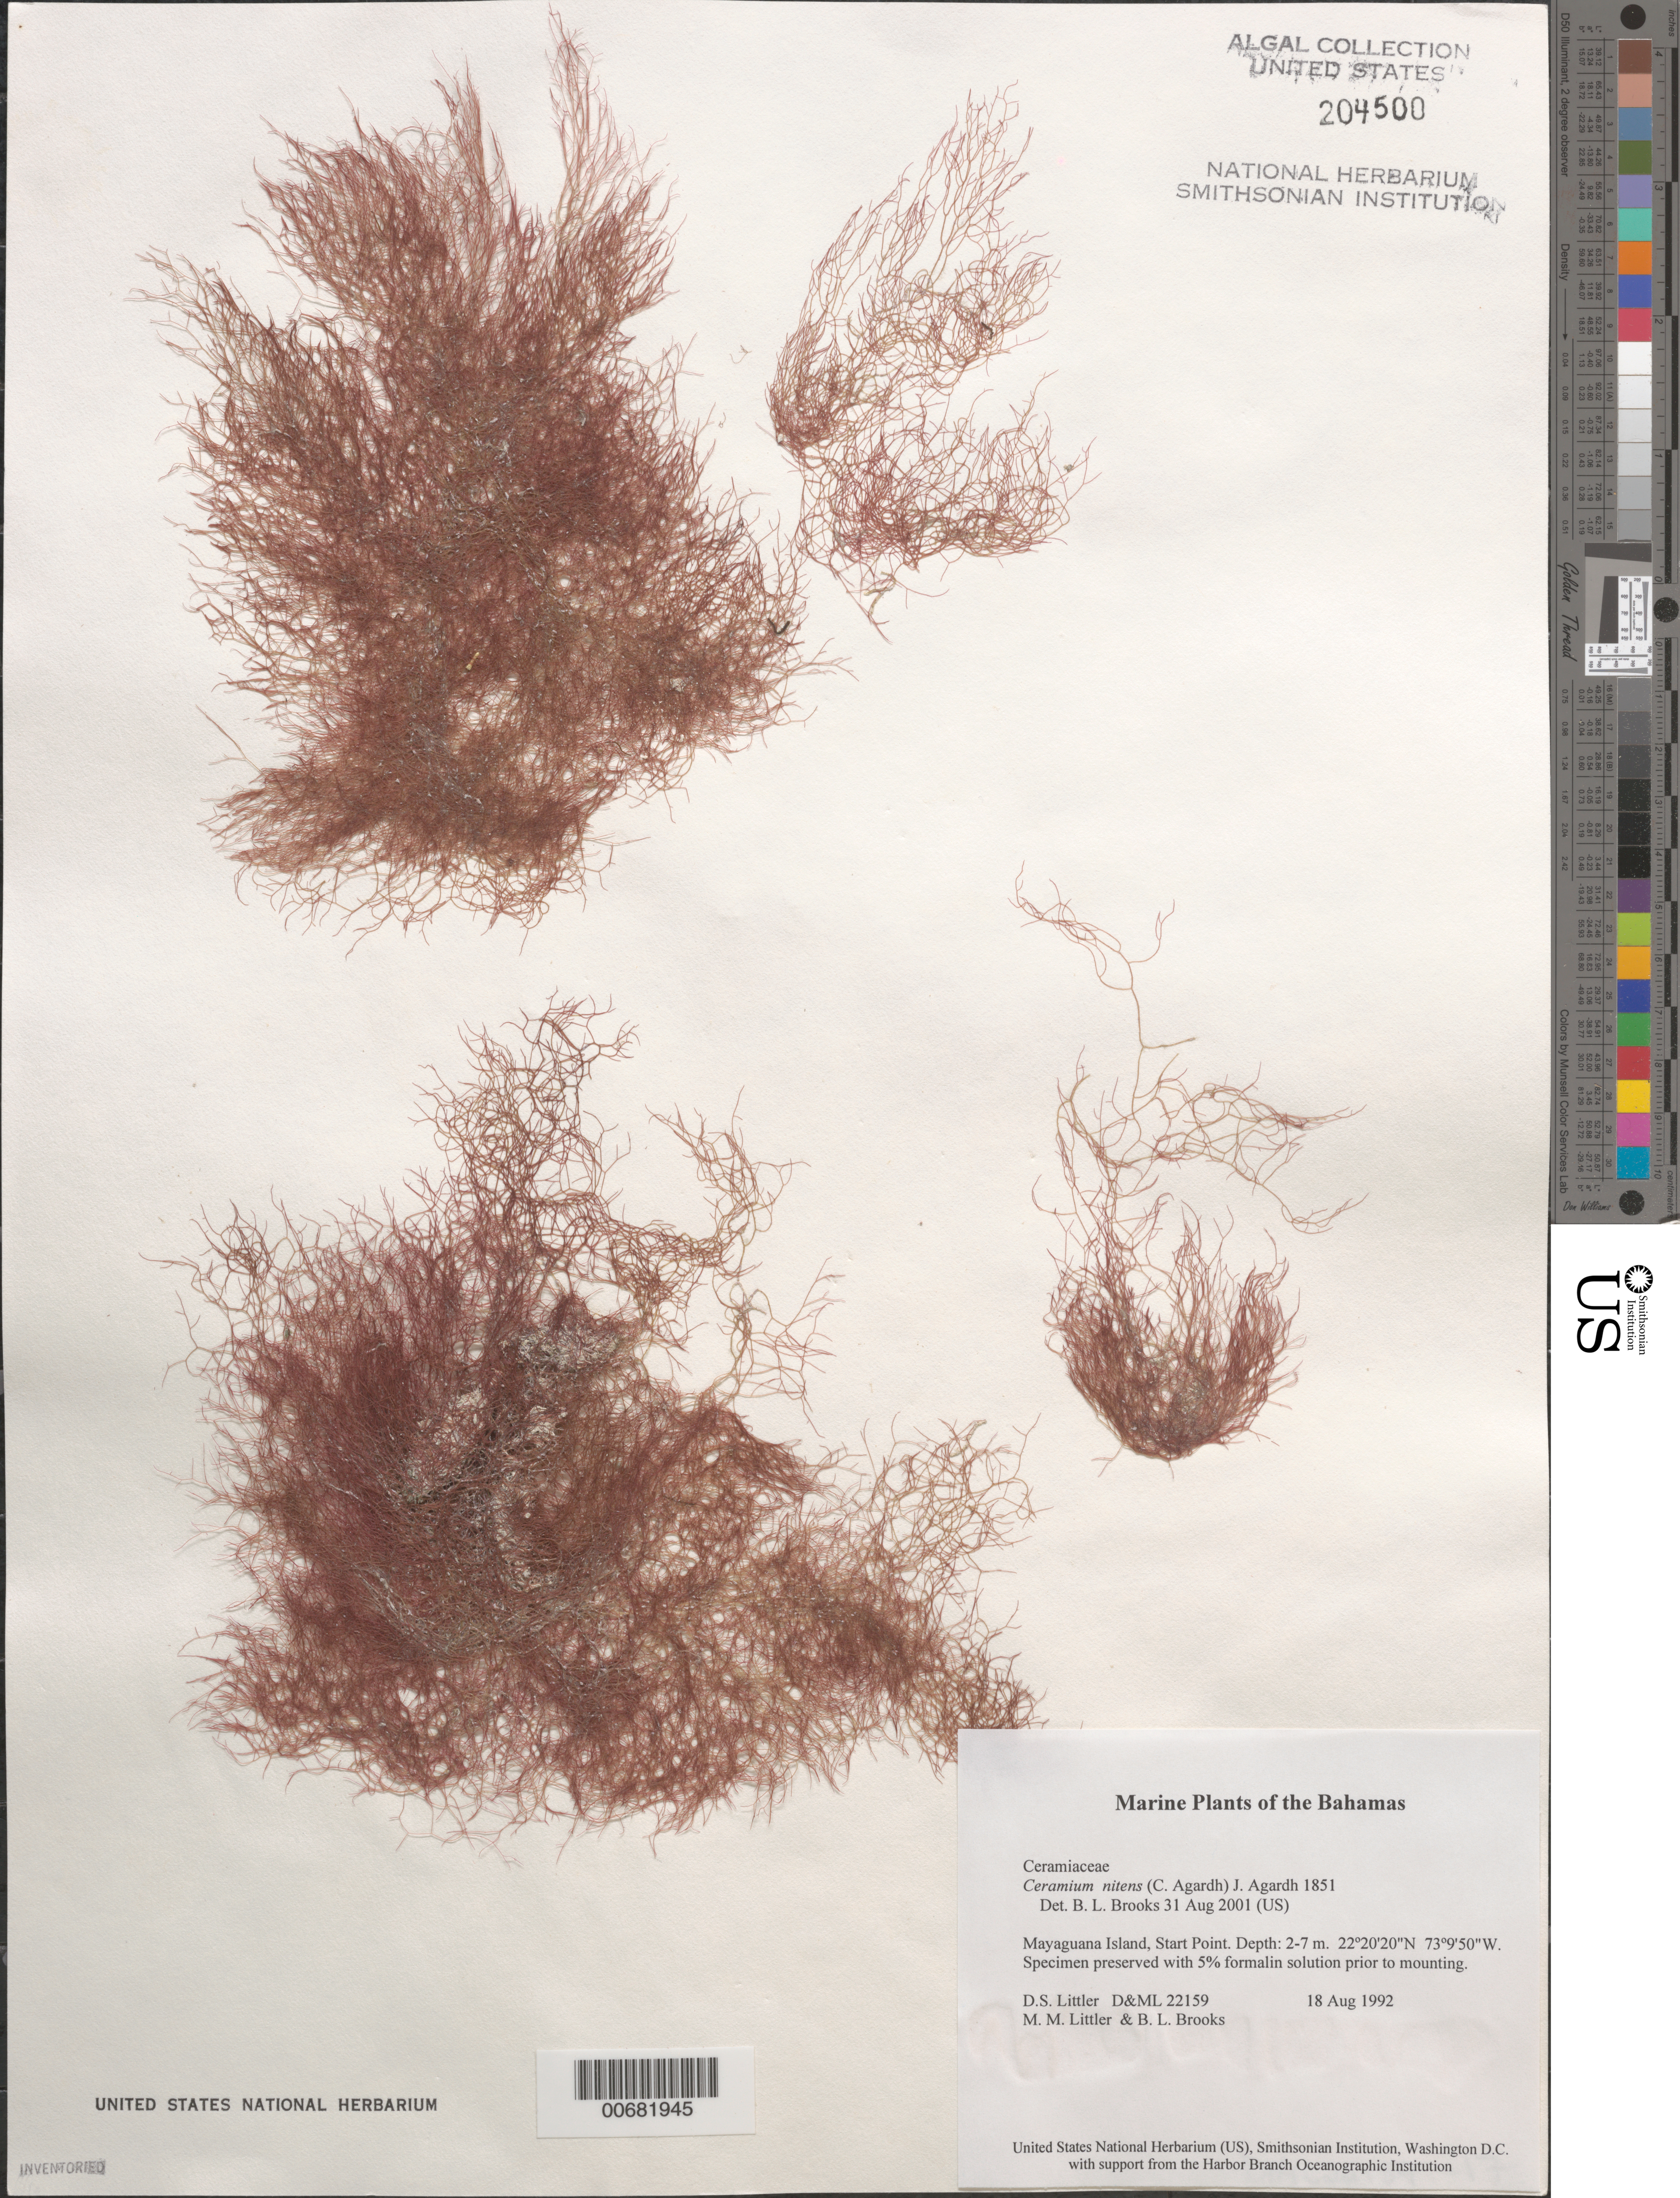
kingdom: Plantae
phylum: Rhodophyta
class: Florideophyceae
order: Ceramiales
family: Ceramiaceae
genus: Ceramium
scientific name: Ceramium nitens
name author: (C. Agardh) J. Agardh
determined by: Brooks, B. L., (BOT), Smithsonian Institution - National Museum of Natural History (UNITED STATES)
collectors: D. S. Littler, M. M. Littler & B. Brooks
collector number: D&ML 22159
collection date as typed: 18 Aug 1992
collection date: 1992-08-18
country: Bahamas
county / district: Mayaguana District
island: Mayaguana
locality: Start Point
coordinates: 22 20' 20" N, 73 9' 50" W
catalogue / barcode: US 204500